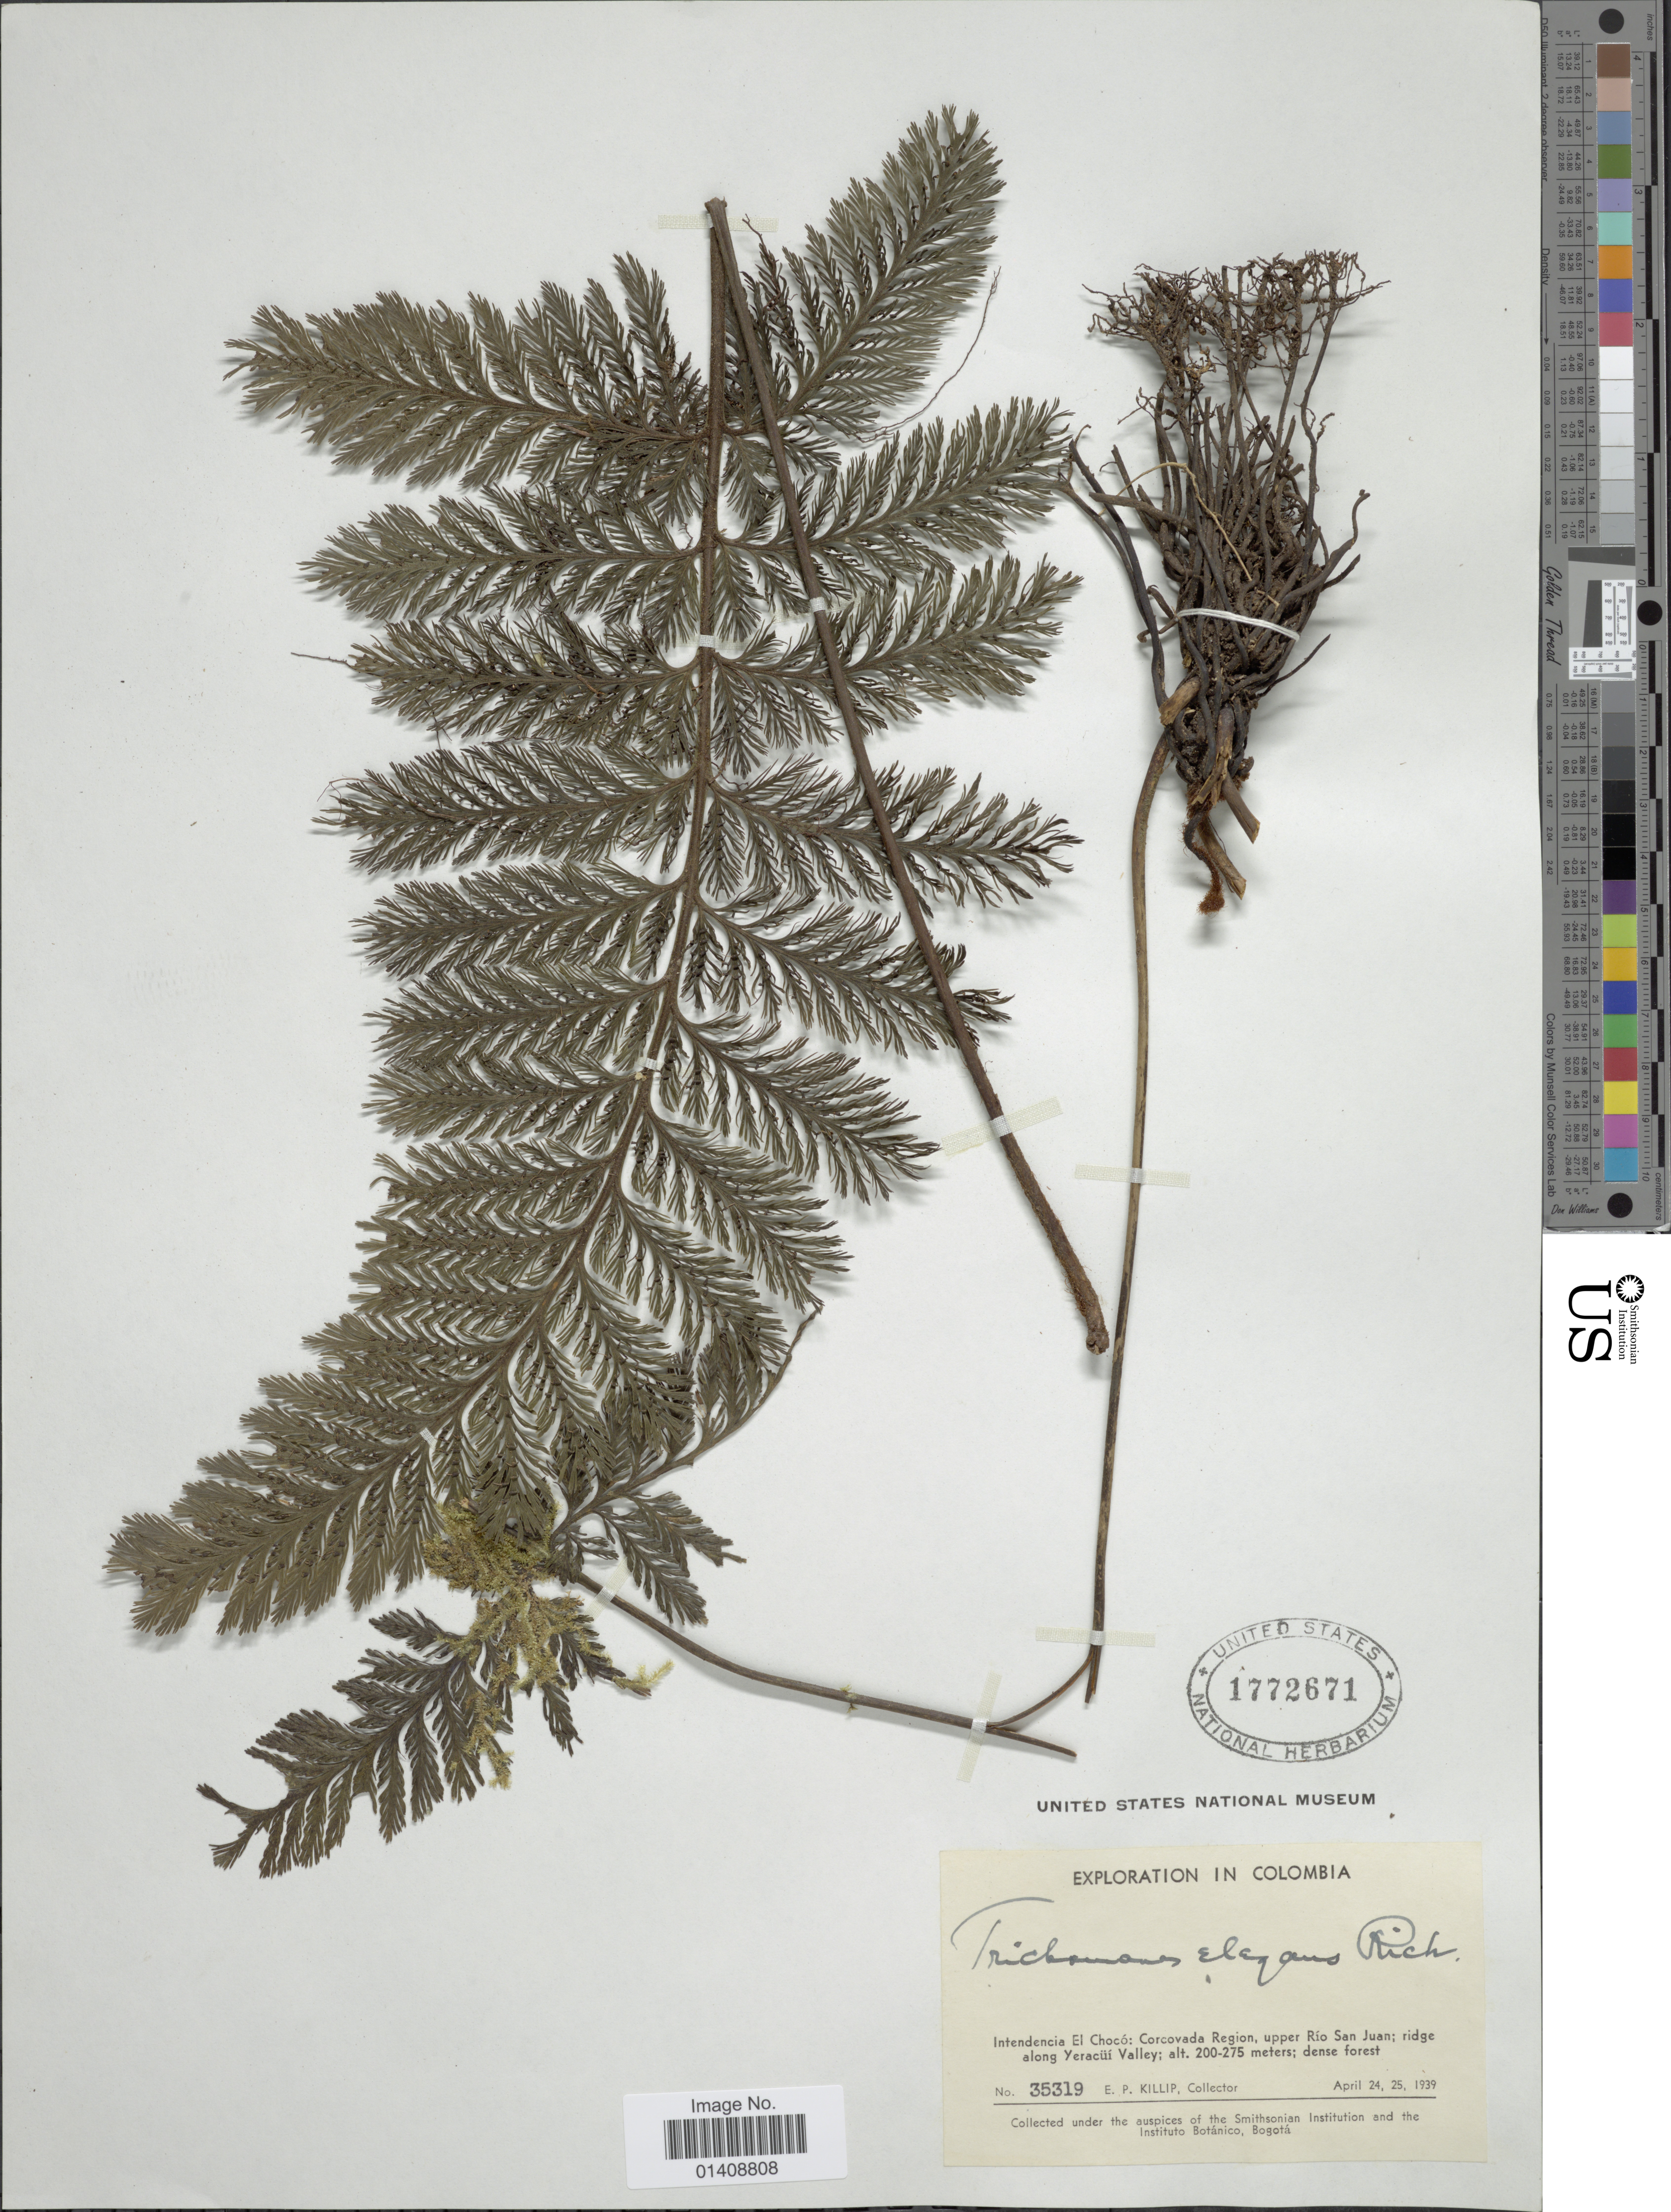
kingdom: Plantae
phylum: Tracheophyta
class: Polypodiopsida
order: Hymenophyllales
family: Hymenophyllaceae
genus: Trichomanes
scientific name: Trichomanes elegans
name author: Rich.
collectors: E. P. Killip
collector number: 35319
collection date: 1939-04-24/1939-04-25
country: Colombia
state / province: Chocó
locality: Corcovada Region, upper Rio San Juan; ridge along Yeracui Valley.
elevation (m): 200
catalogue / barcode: US 1772671